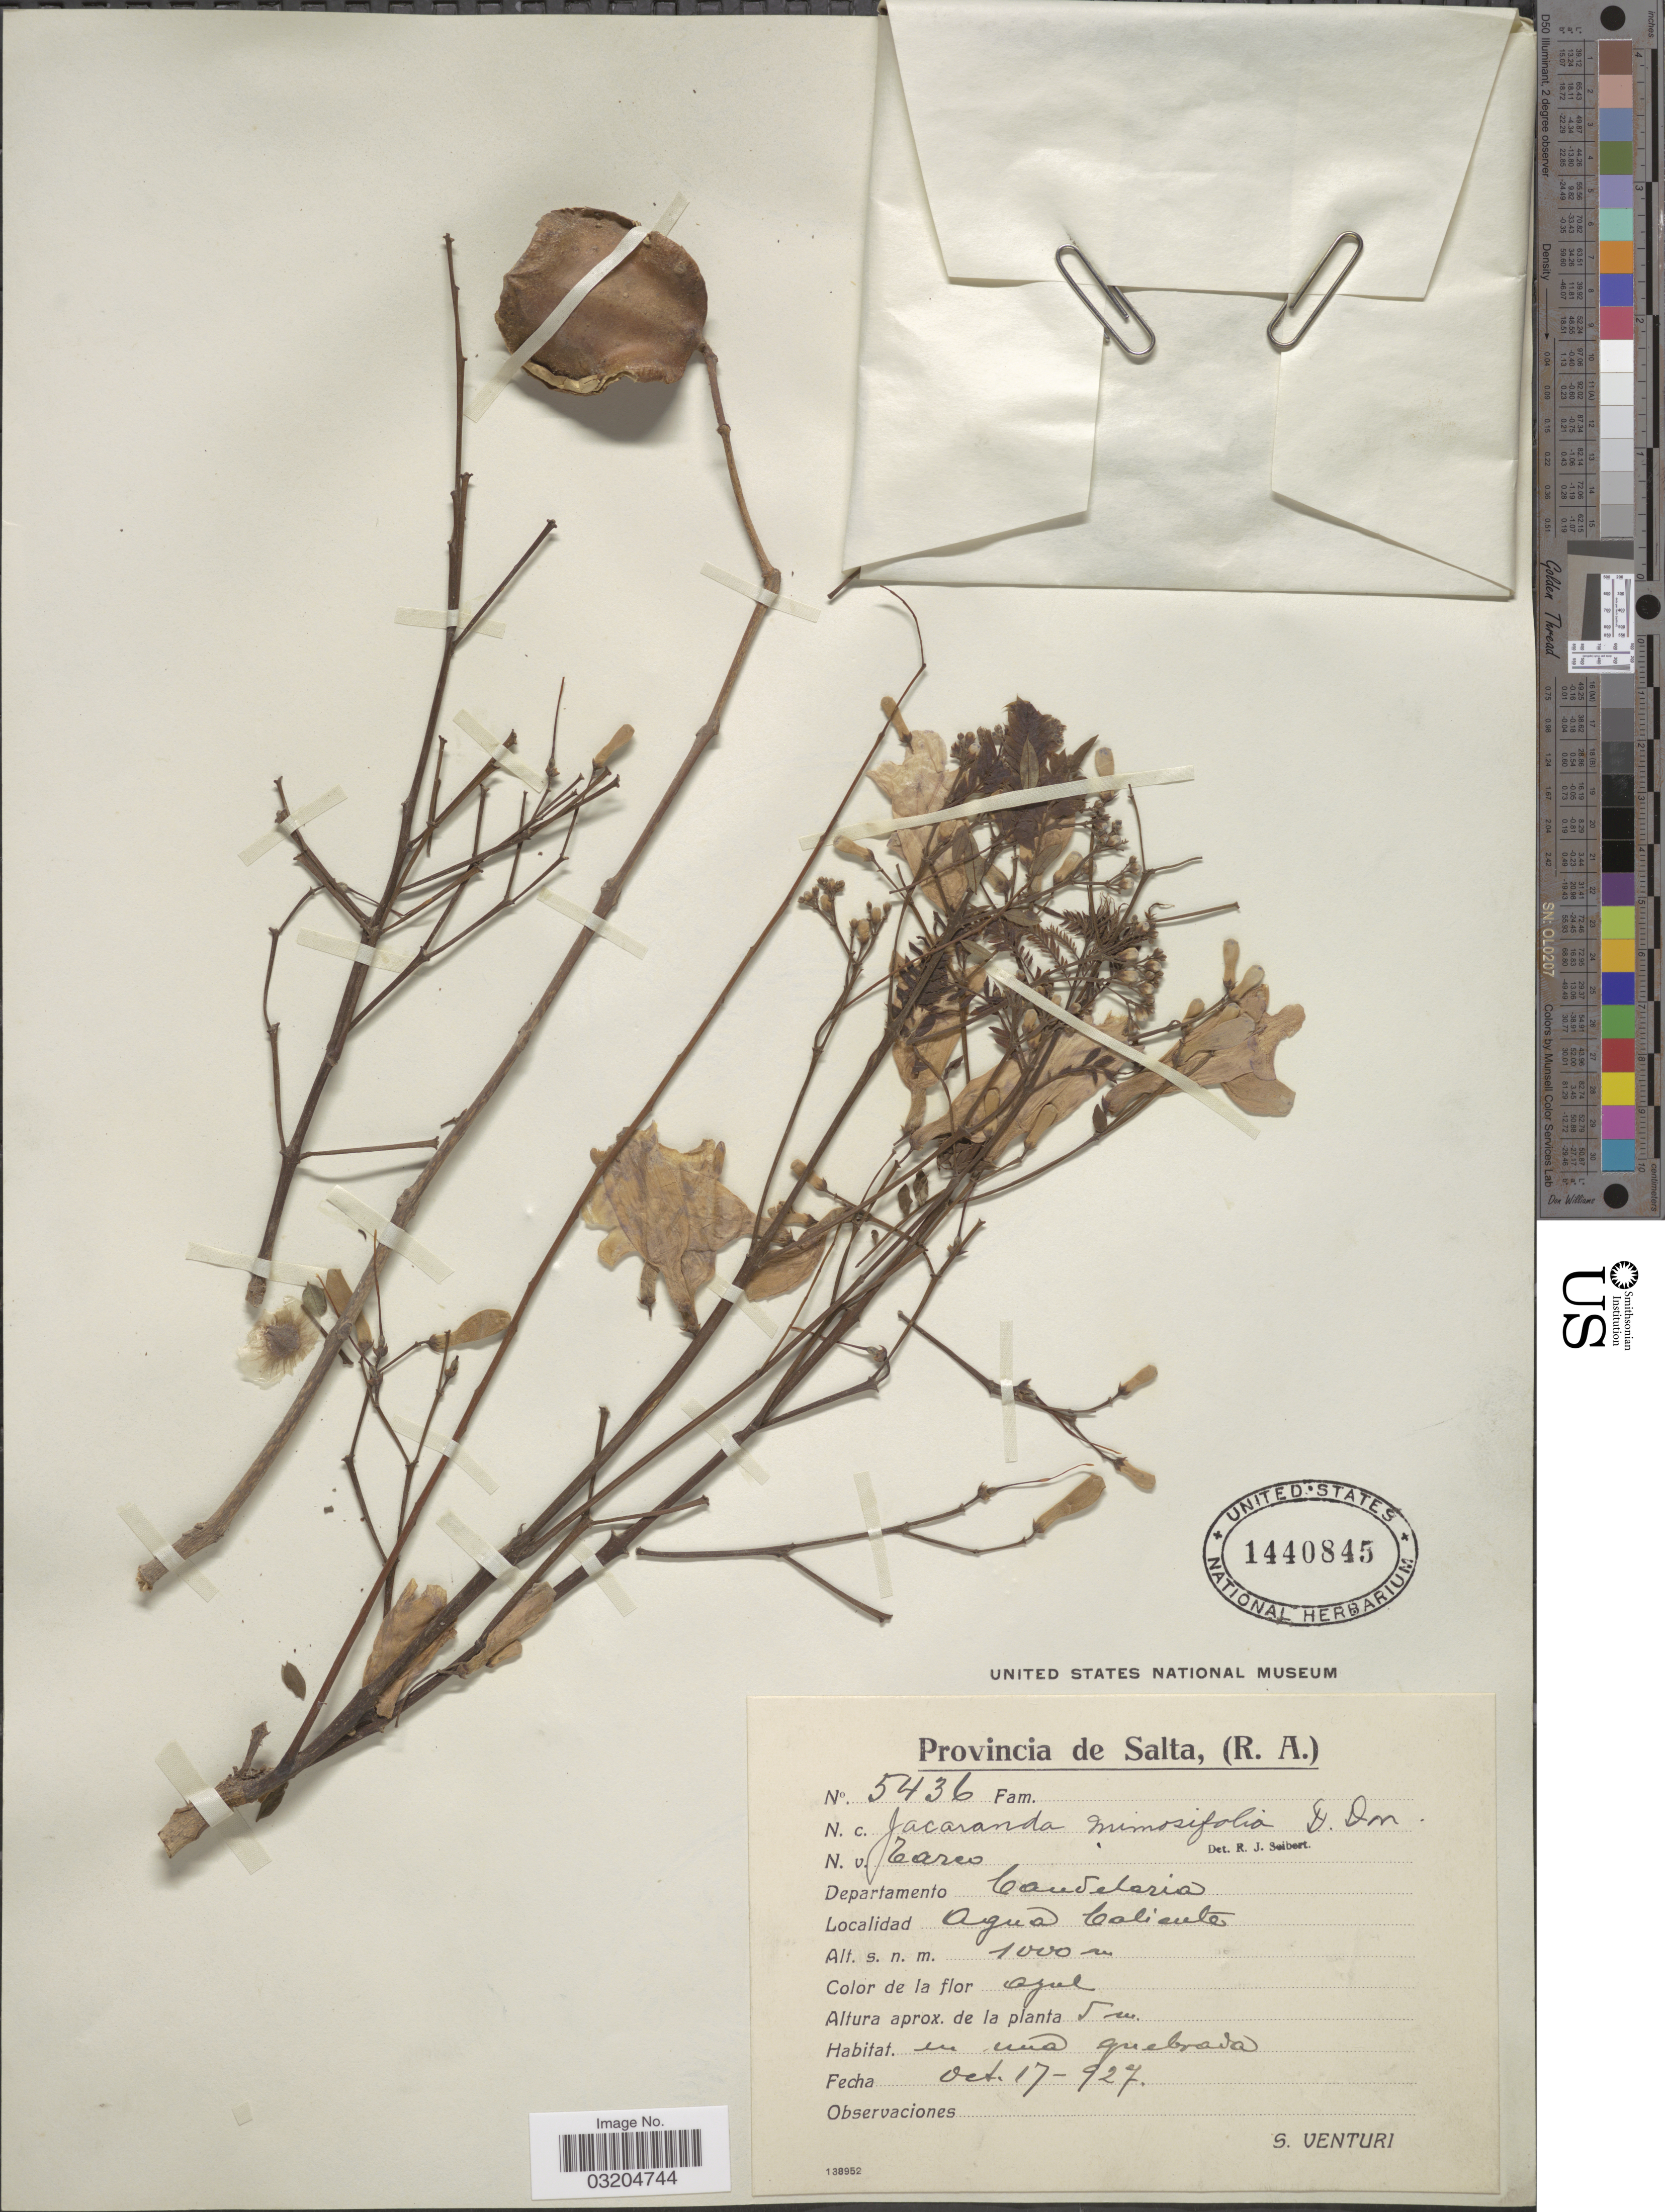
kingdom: Plantae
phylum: Tracheophyta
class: Magnoliopsida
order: Lamiales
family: Bignoniaceae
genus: Jacaranda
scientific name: Jacaranda mimosifolia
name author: D. Don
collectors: S. Venturi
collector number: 5436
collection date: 1927-10-17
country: Argentina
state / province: Salta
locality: Departamento Candelaria, Agua Caliente.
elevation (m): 1000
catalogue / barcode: US 1440845